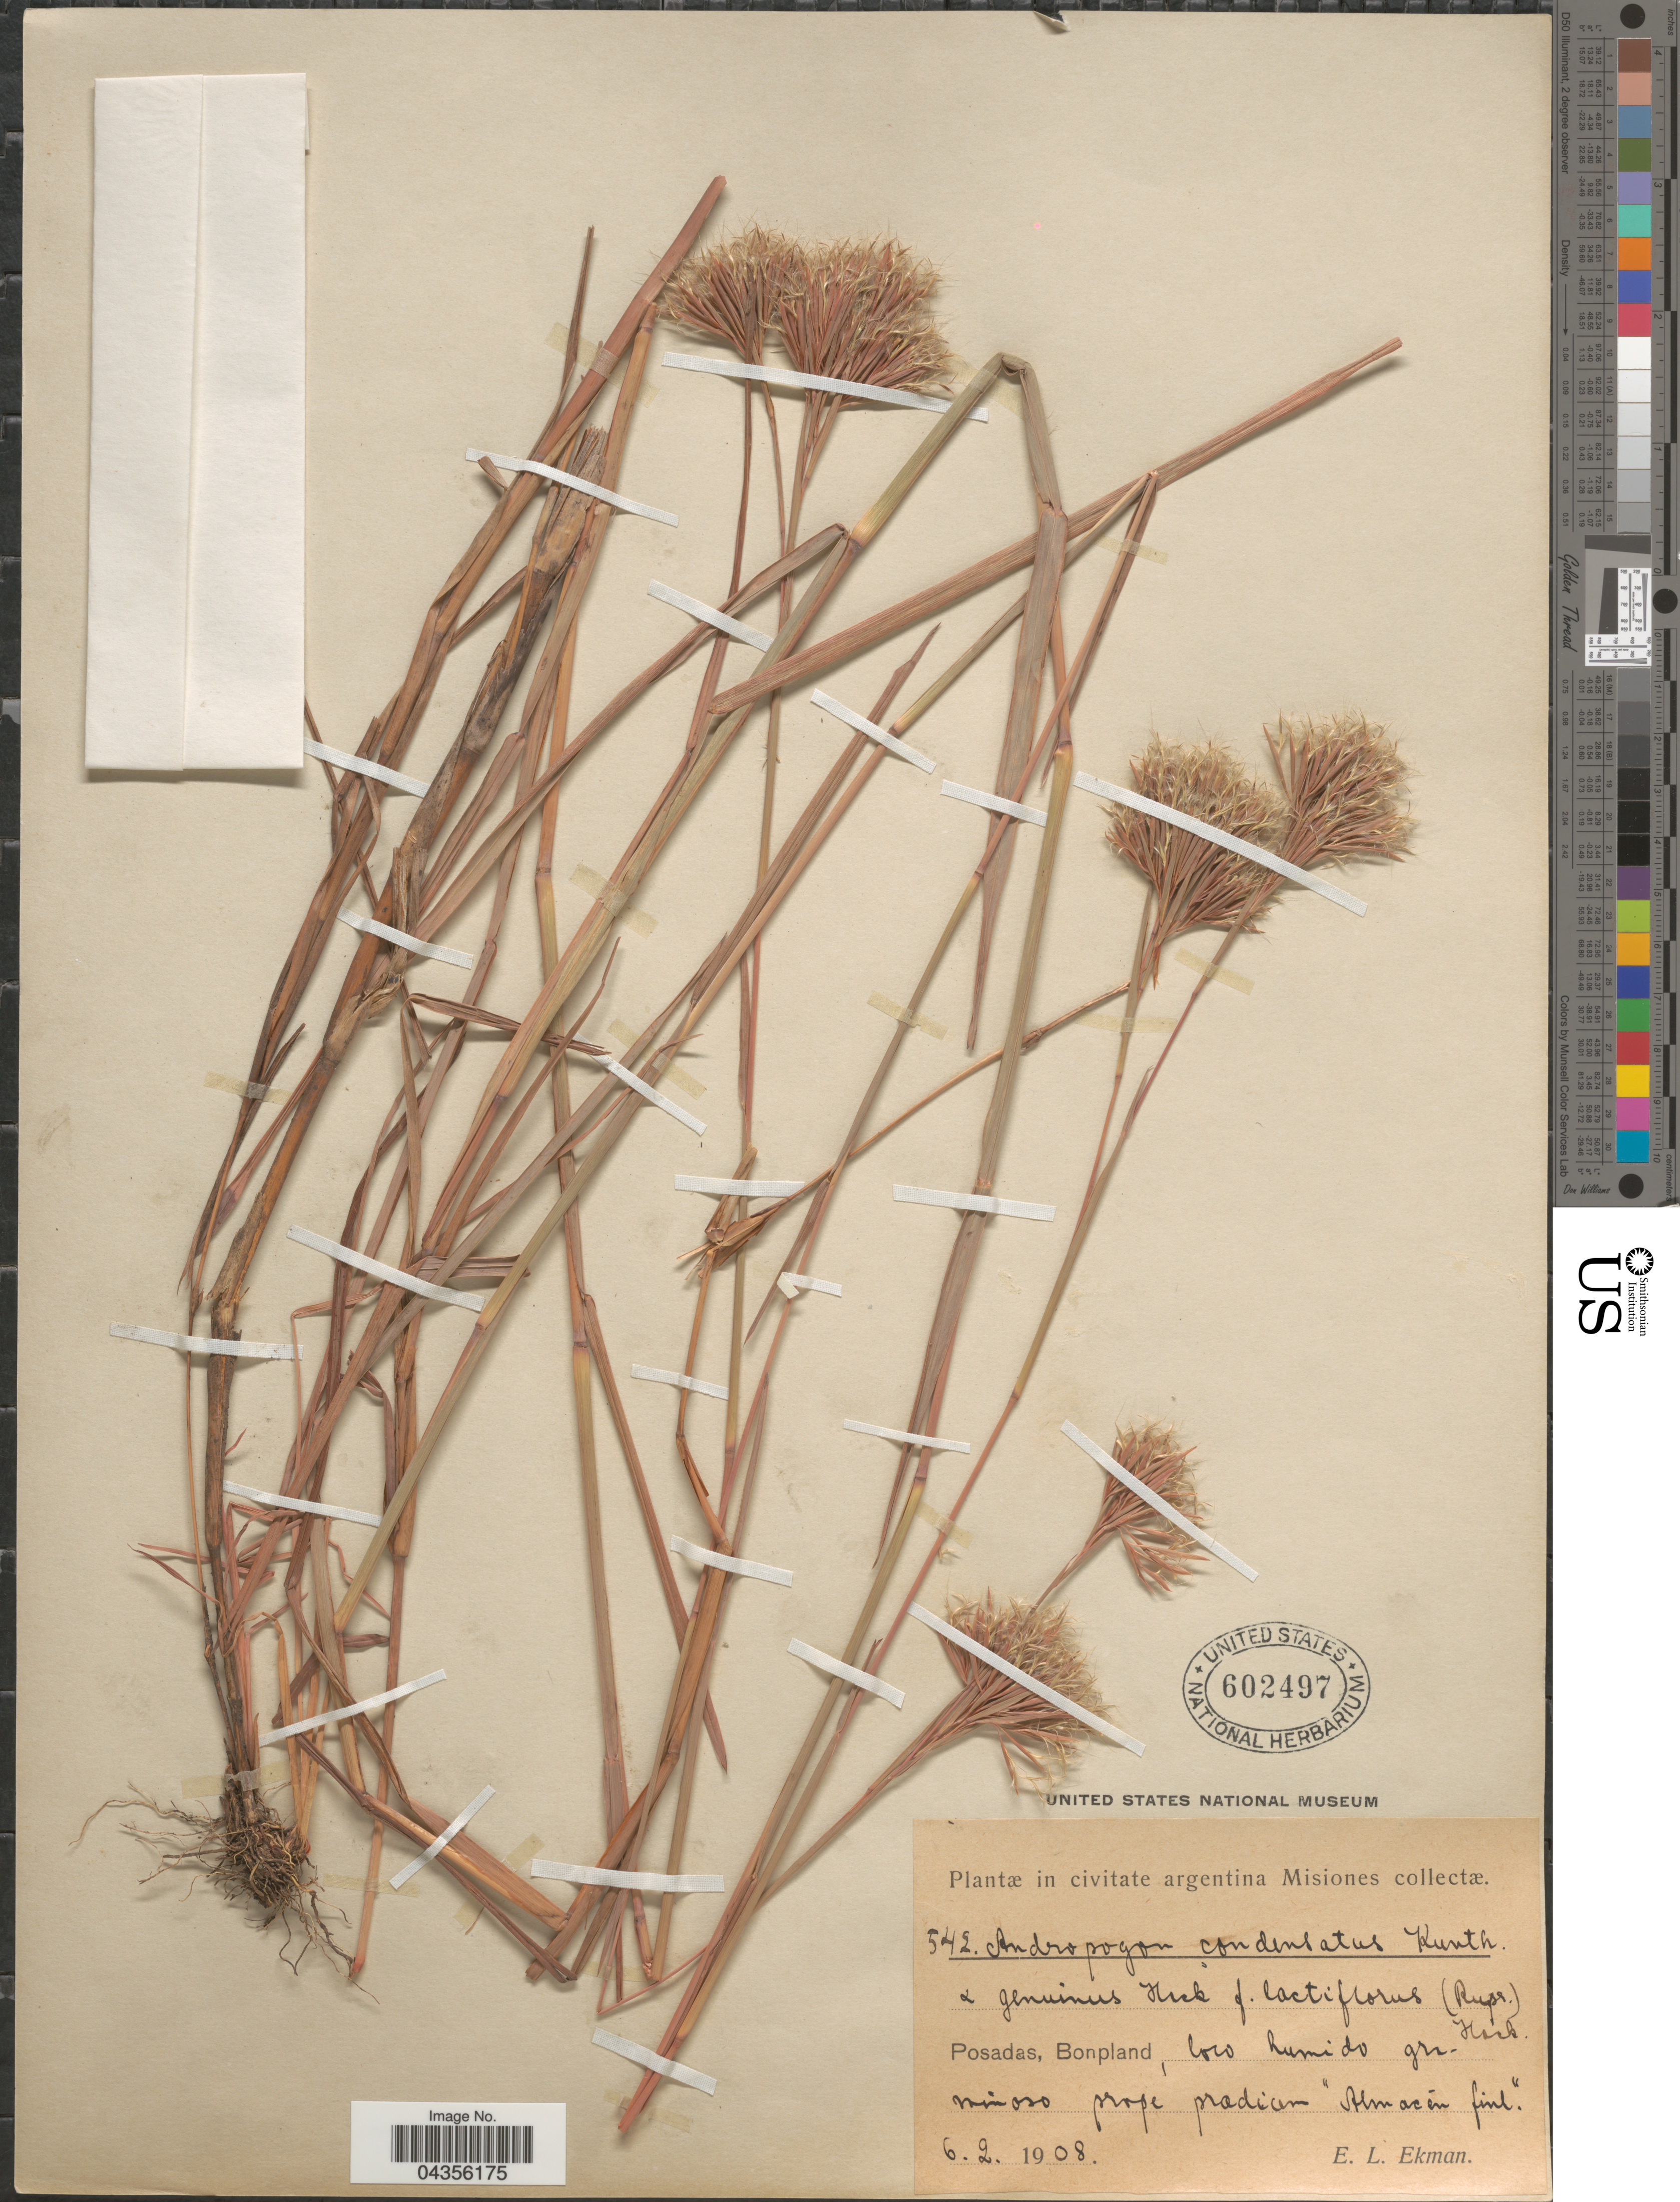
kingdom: Plantae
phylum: Tracheophyta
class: Liliopsida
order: Poales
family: Poaceae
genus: Schizachyrium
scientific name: Schizachyrium condensatum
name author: (Kunth) Nees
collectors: E. L. Ekman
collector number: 542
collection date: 1908-02-06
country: Argentina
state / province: Misiones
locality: Posadas, Bonpland, loco humido graminoso prope pradium Almacén finl.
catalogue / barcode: US 602497